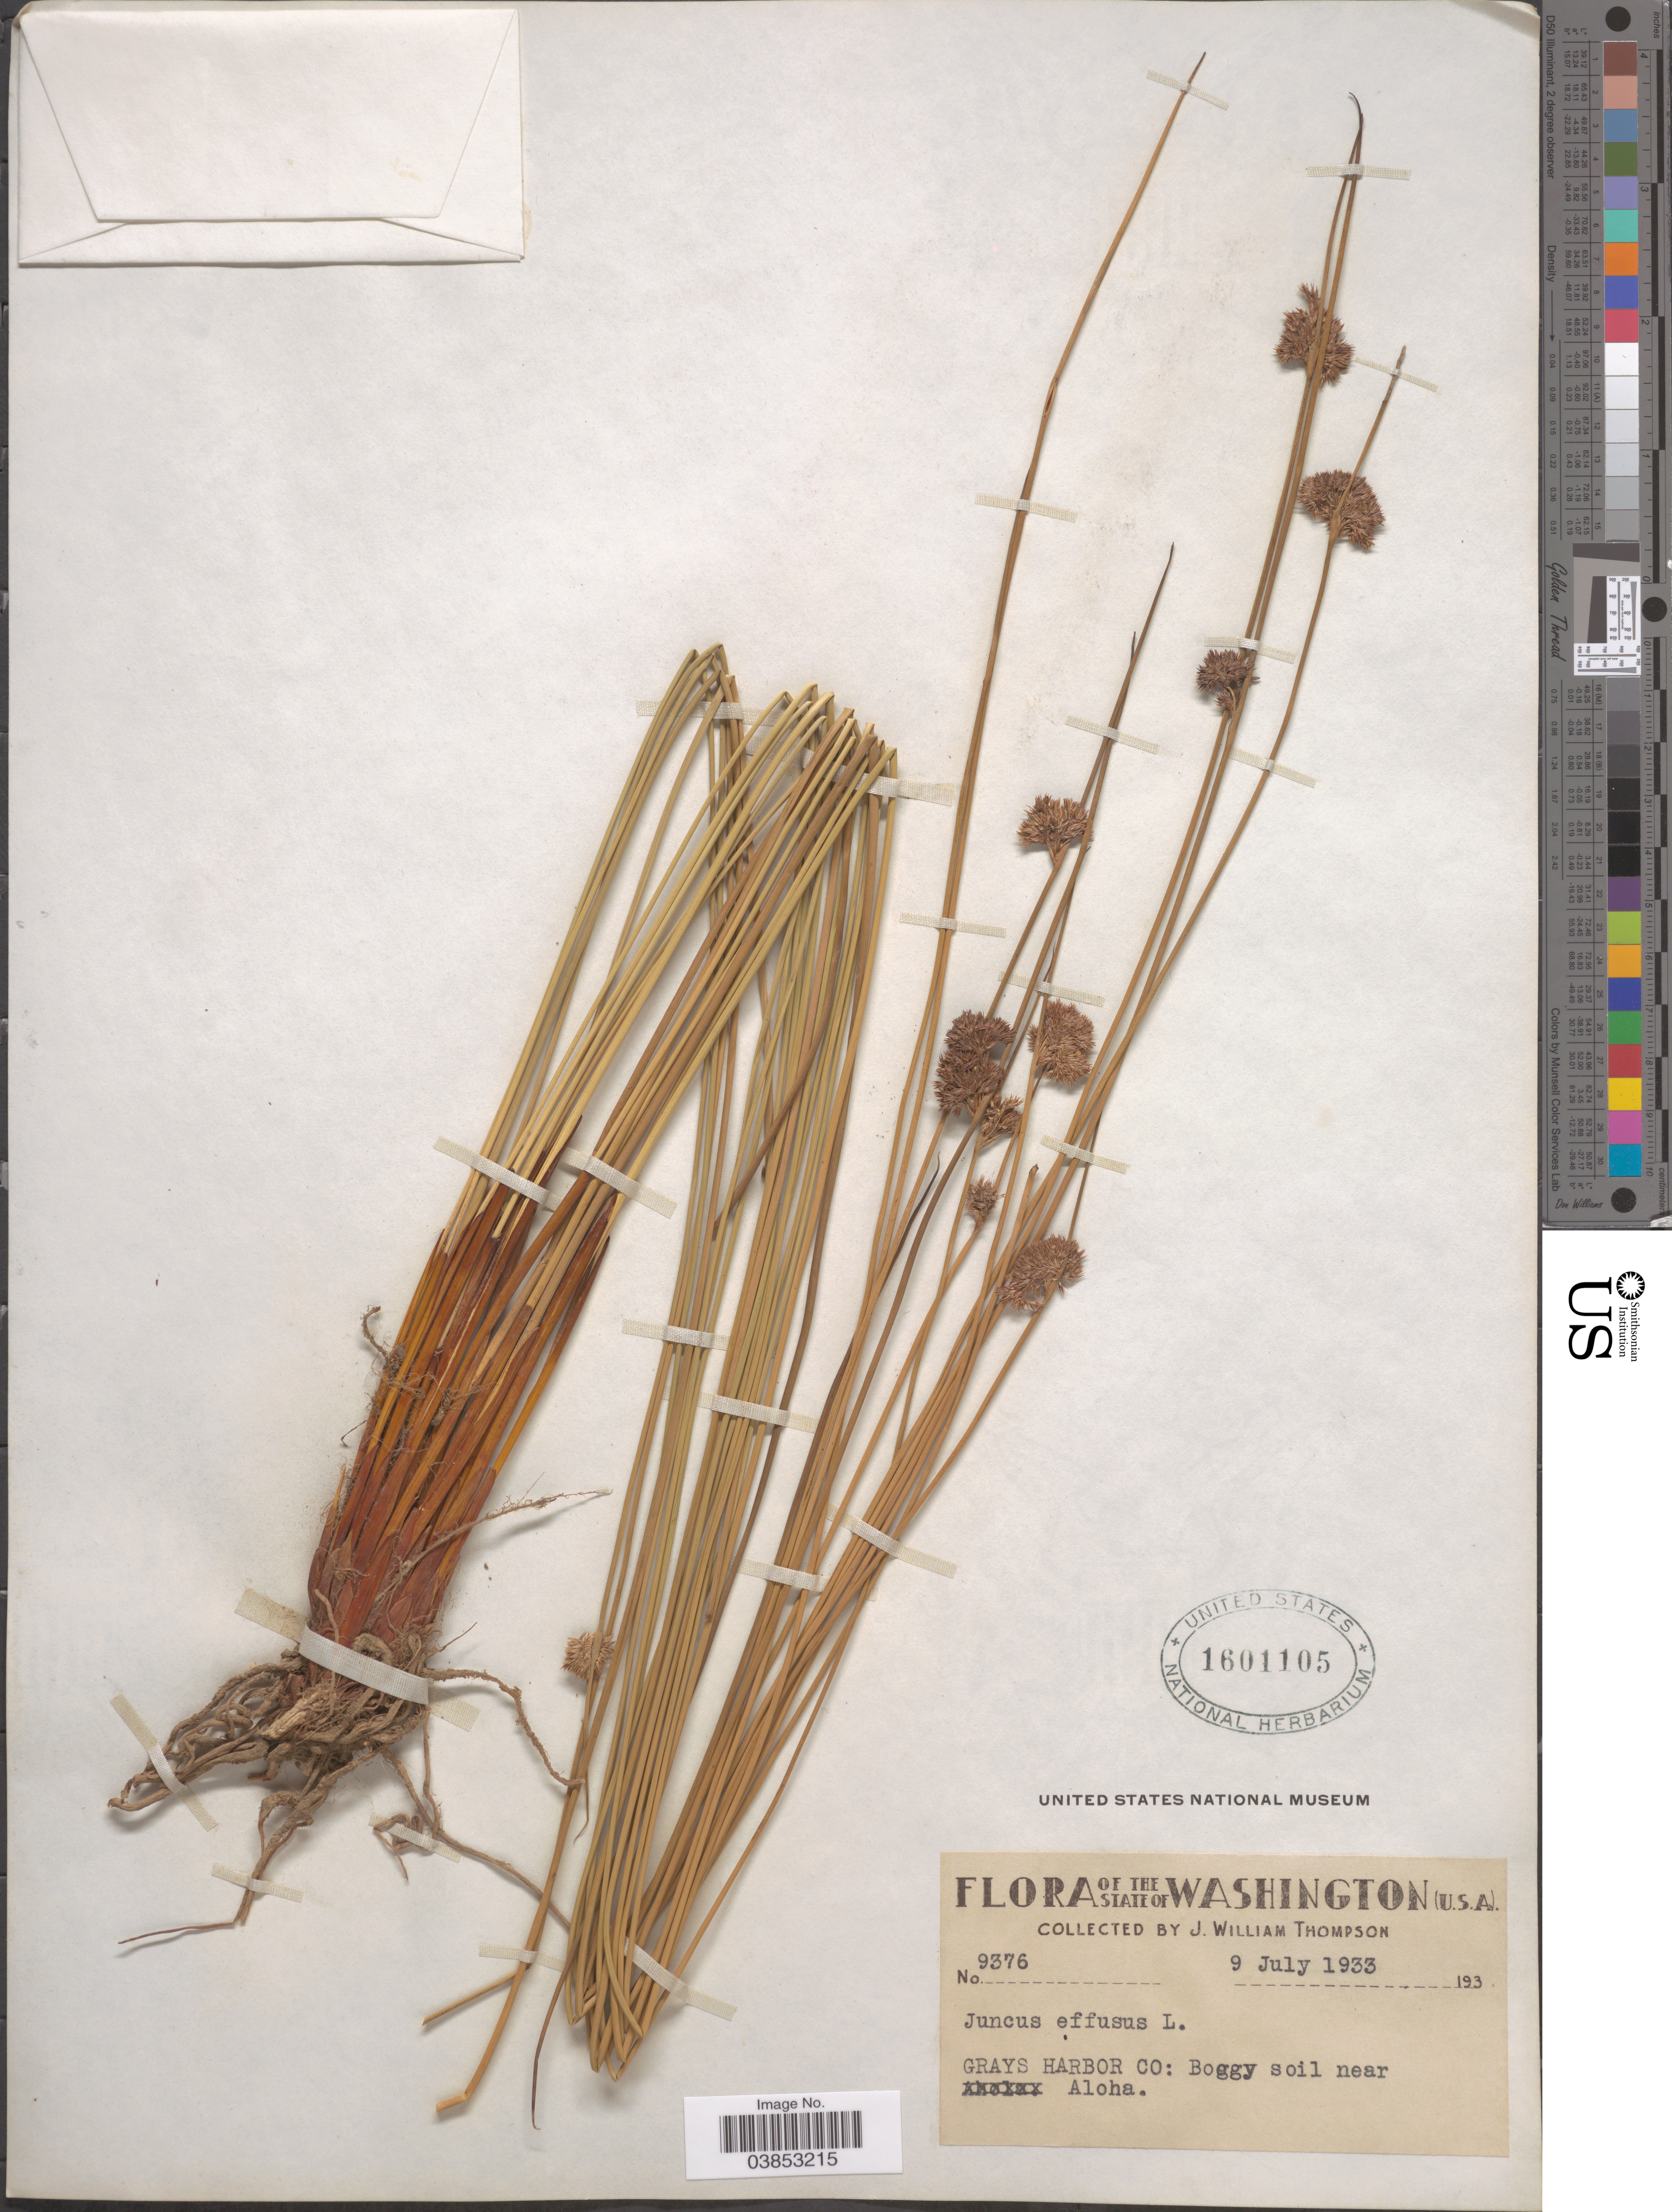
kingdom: Plantae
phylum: Tracheophyta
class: Liliopsida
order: Poales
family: Juncaceae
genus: Juncus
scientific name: Juncus effusus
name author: L.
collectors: J. W. Thompson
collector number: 9376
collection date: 1933-07-09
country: United States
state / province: Washington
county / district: Grays Harbor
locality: Grays Harbor Co: Boggy soil near Aloha.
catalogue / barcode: US 1601105